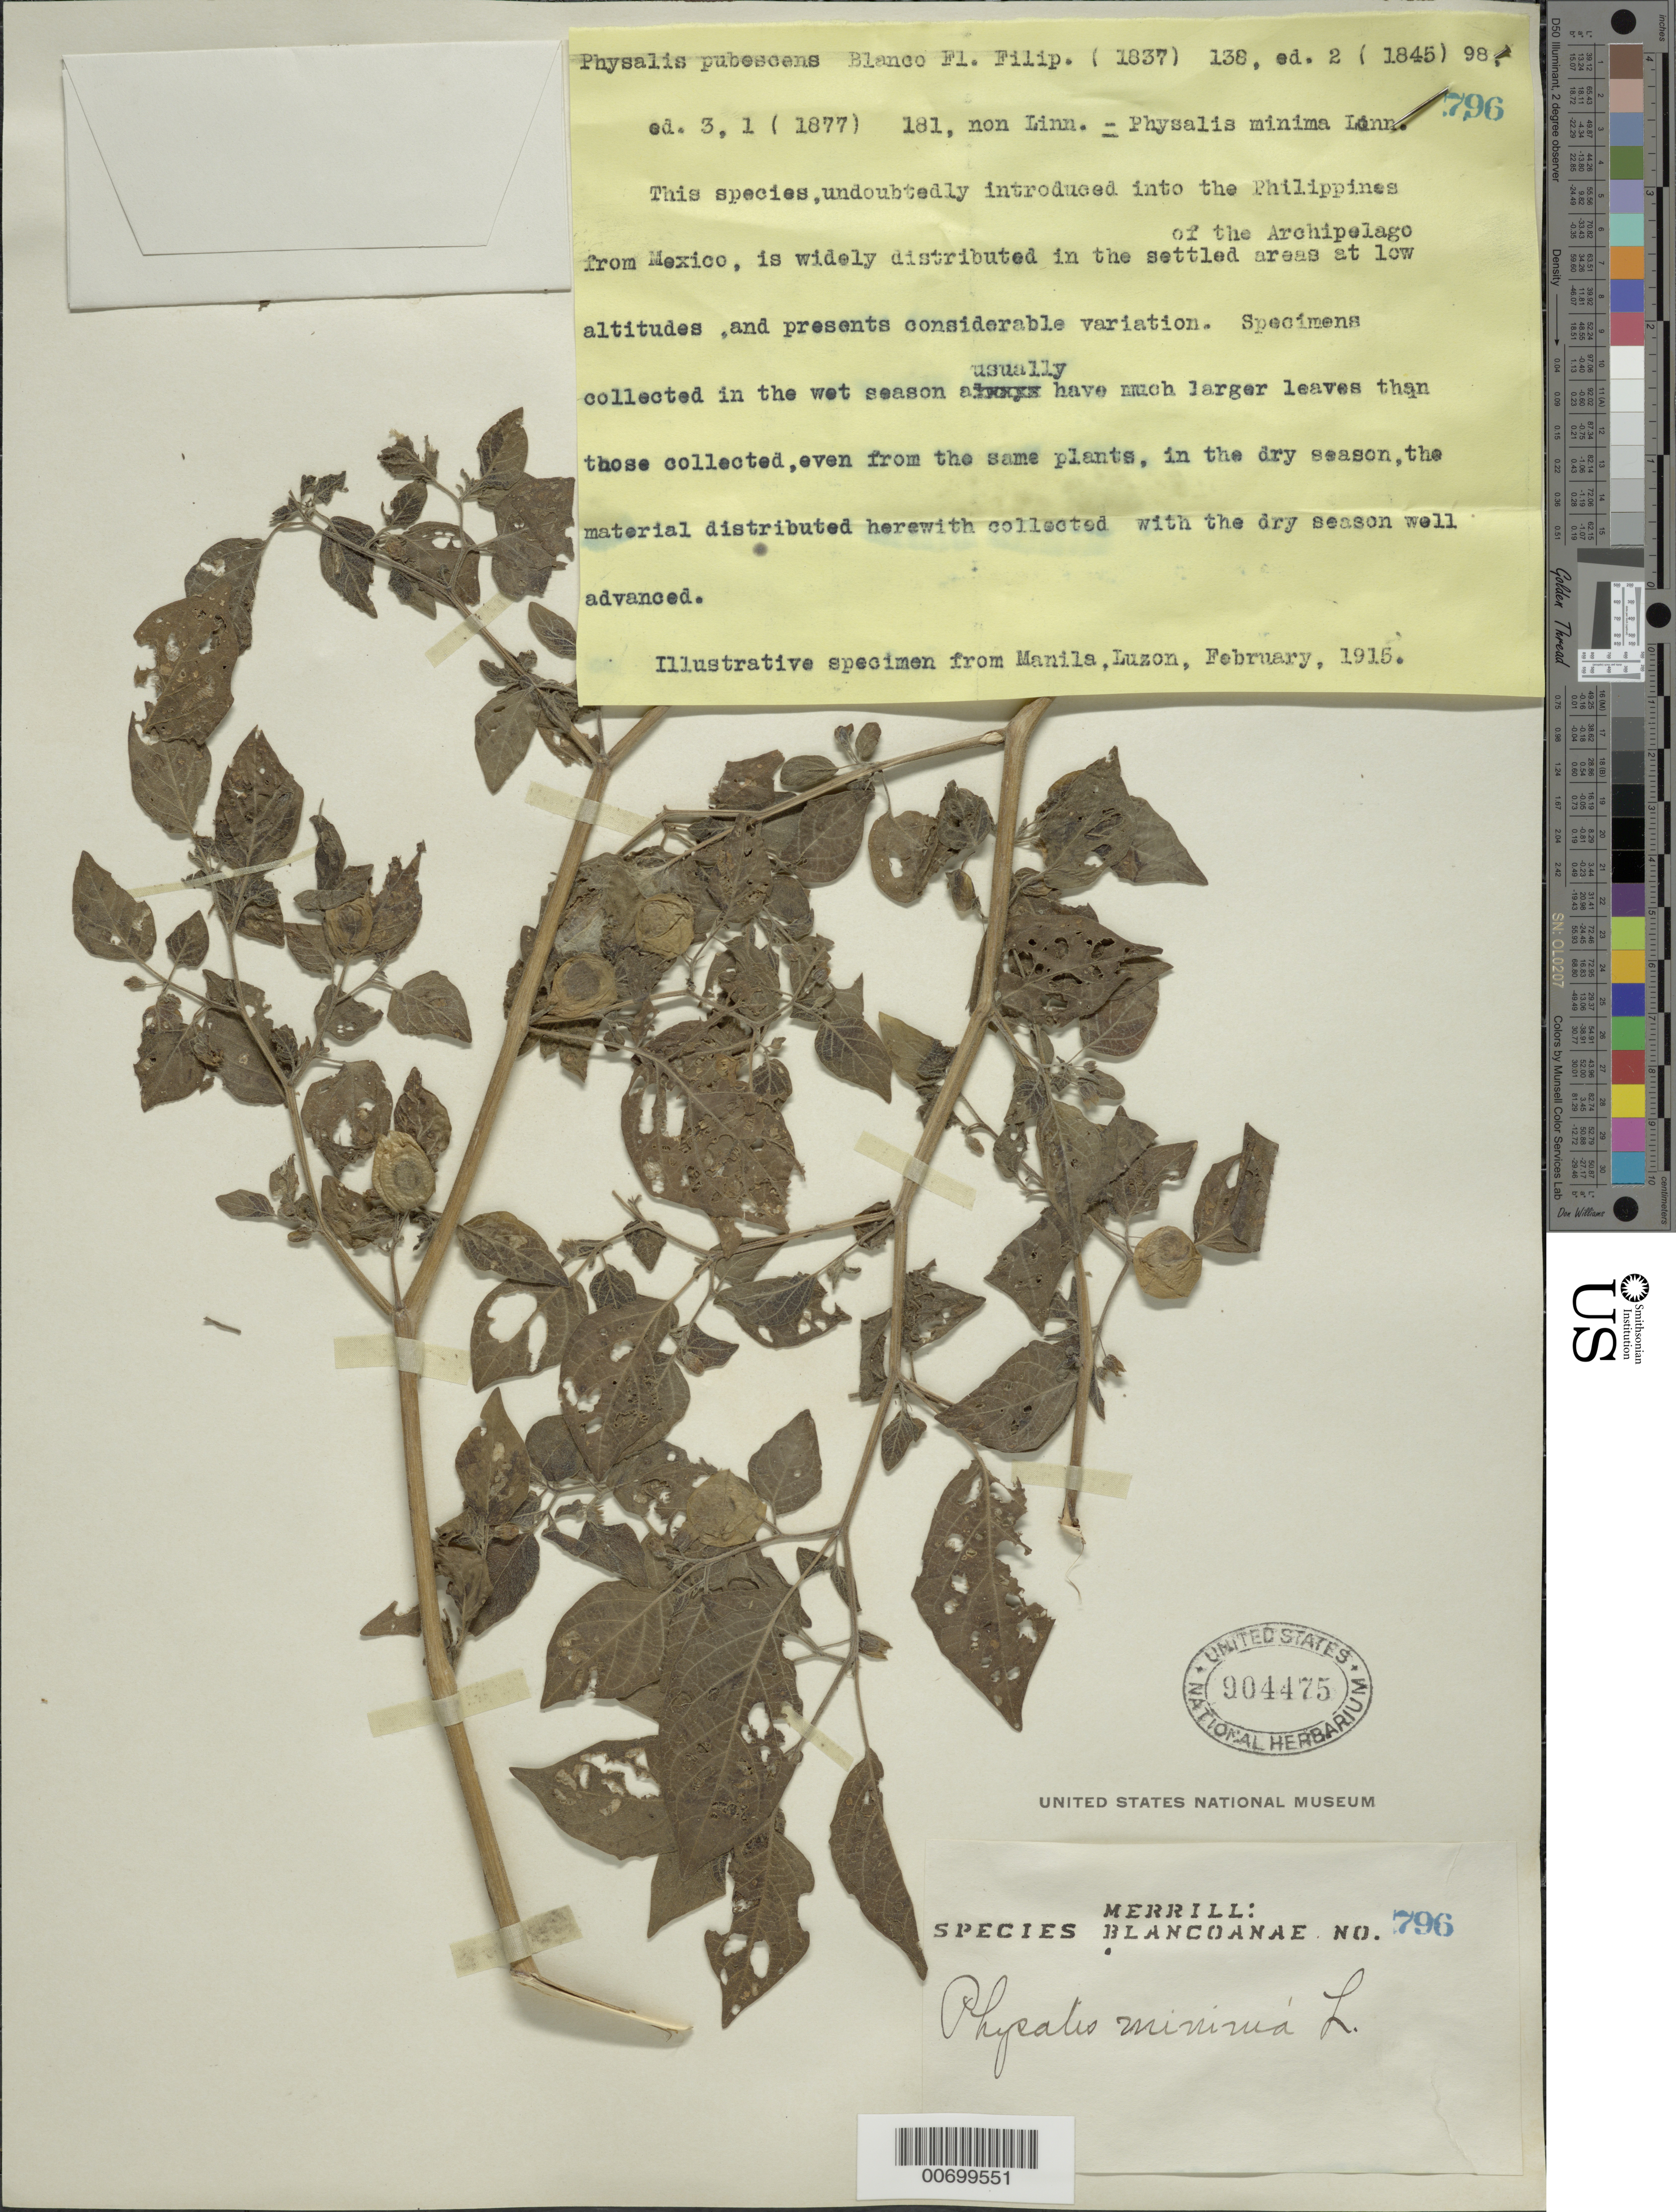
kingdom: Plantae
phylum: Tracheophyta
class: Magnoliopsida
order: Solanales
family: Solanaceae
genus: Physalis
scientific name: Physalis minima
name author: L.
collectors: E. D. Merrill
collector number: Sp. Blancoan. 0796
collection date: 1915-02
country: Philippines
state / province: National Capital Region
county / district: Manila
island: Luzon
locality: Manila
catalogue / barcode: US 904475